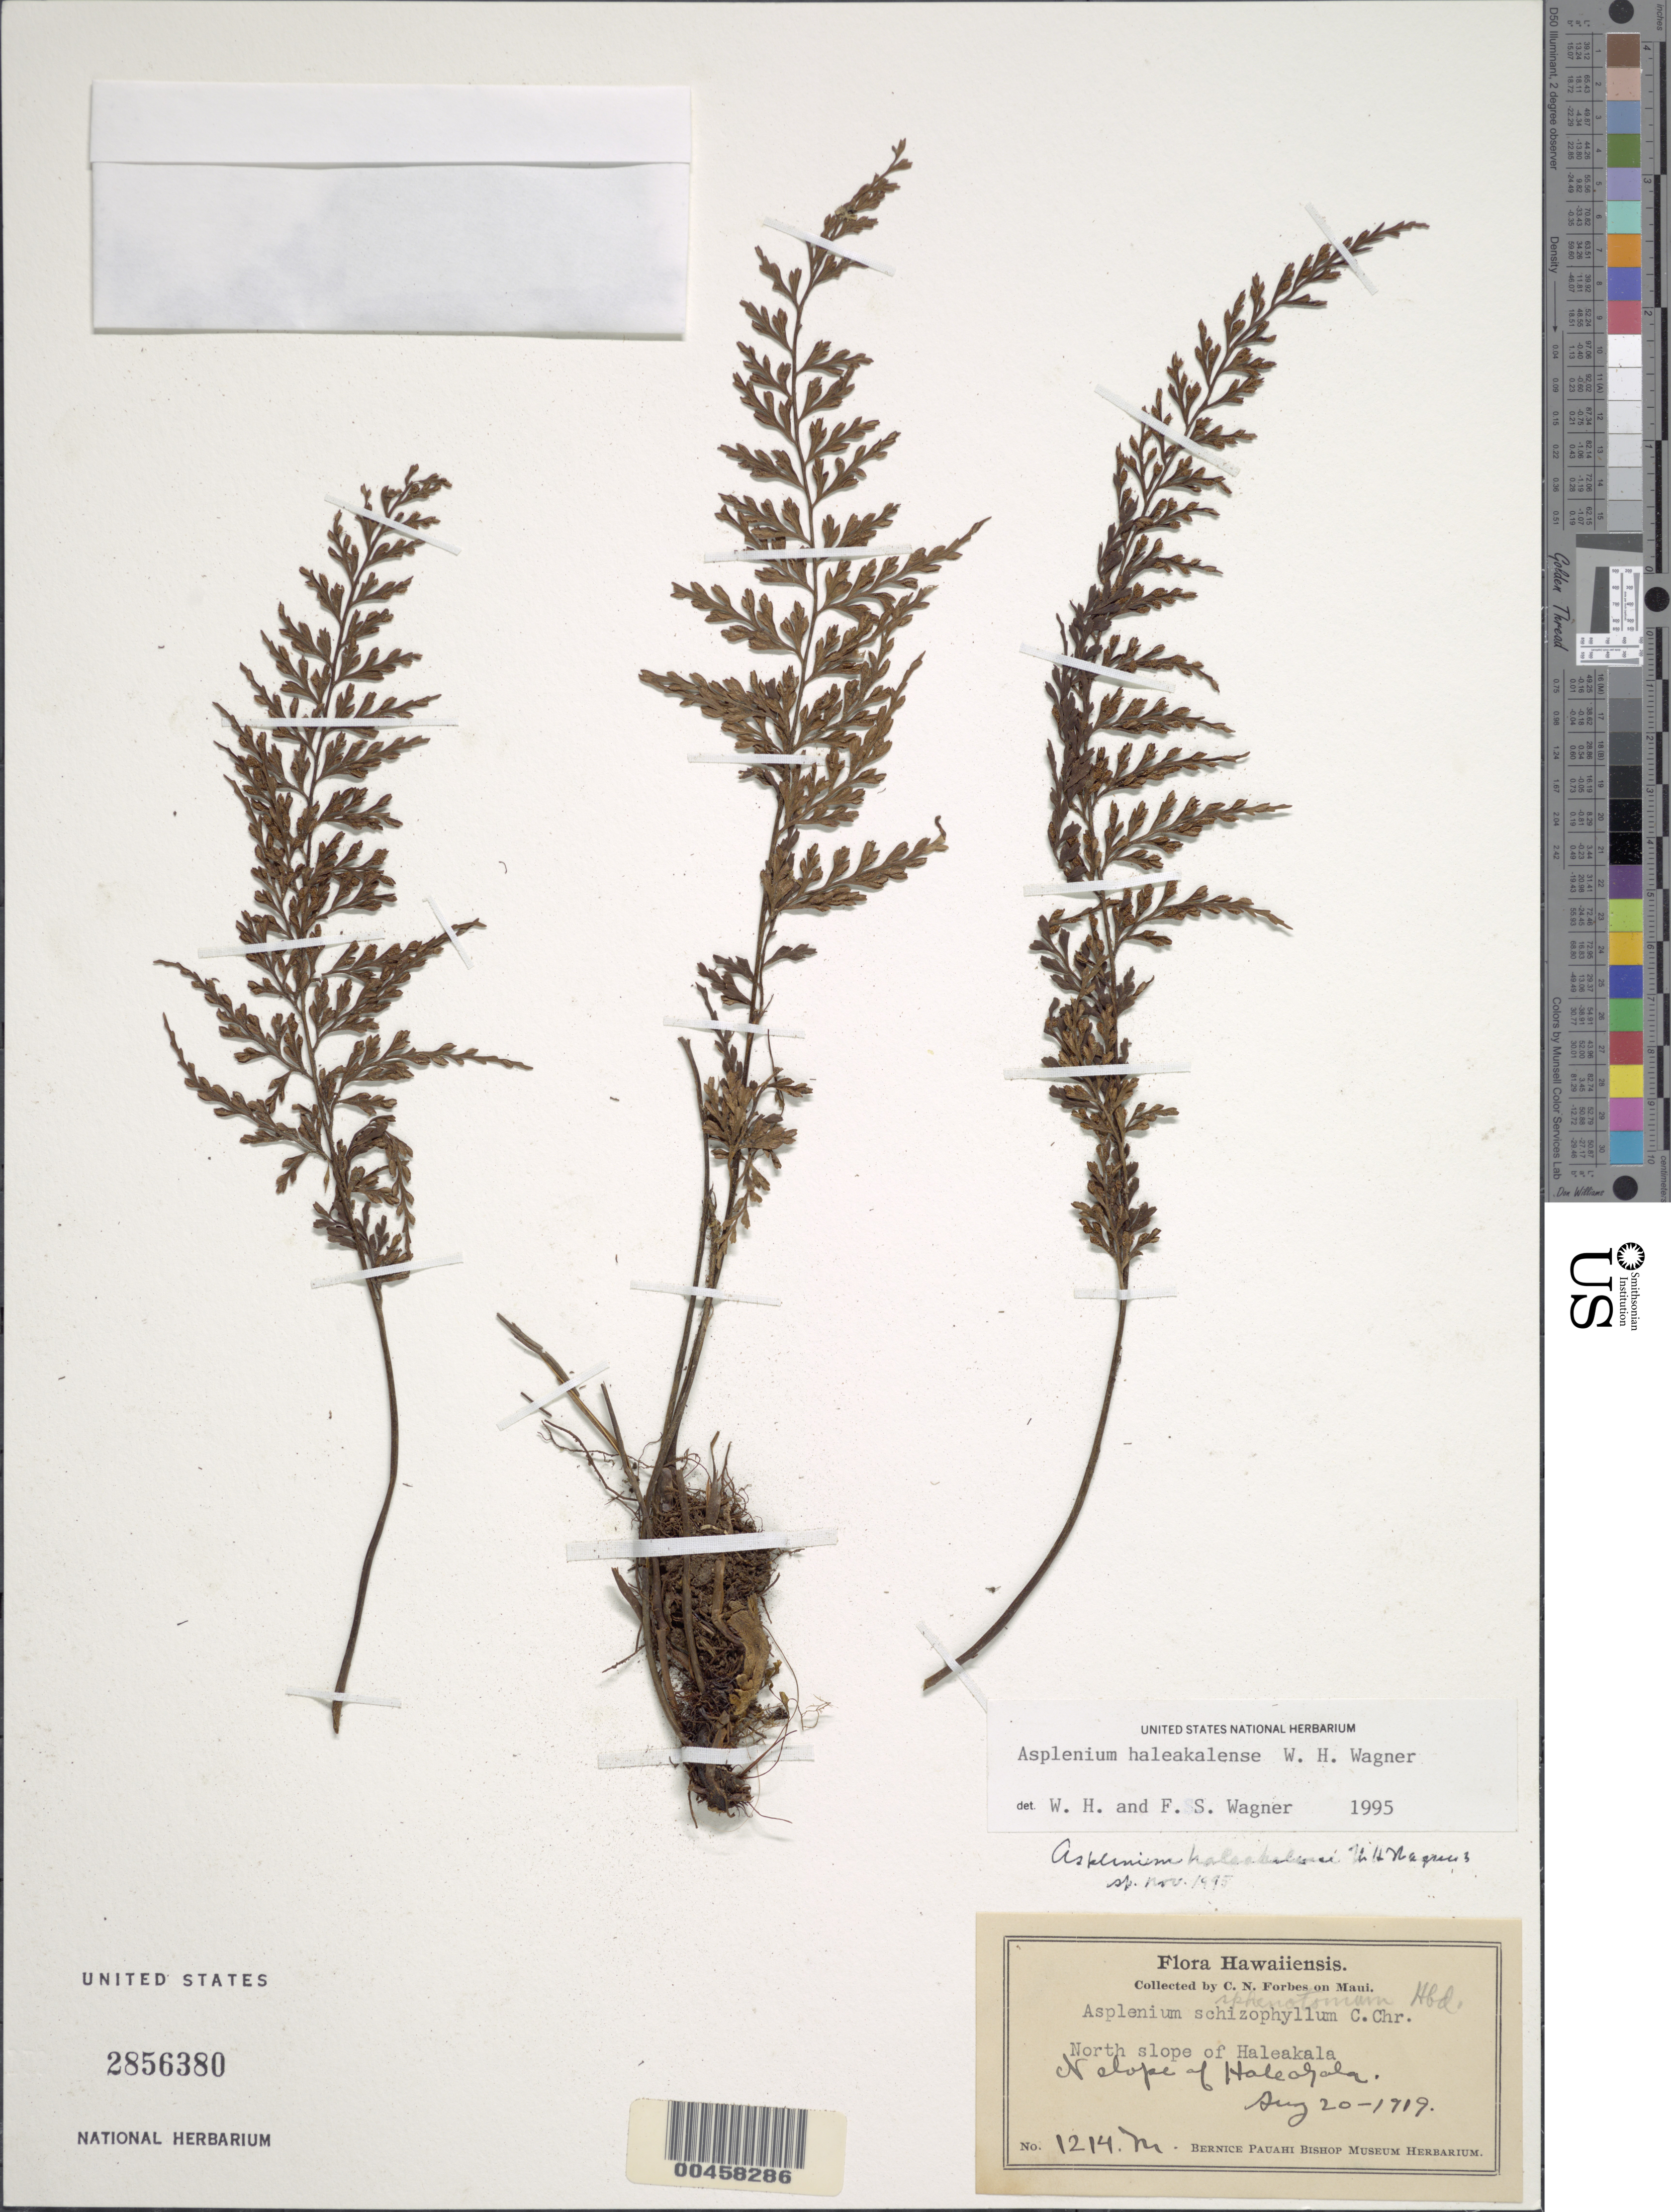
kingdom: Plantae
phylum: Tracheophyta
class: Polypodiopsida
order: Polypodiales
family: Aspleniaceae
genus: Asplenium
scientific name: Asplenium haleakalense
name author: W.H. Wagner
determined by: Wagner, W. L.; Wagner, F. S.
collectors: C. N. Forbes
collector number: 1214.M.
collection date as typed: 20 Aug 1919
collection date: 1919-08-20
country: United States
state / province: Hawaii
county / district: Maui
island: Maui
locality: North slope of Haleakala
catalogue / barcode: US 2856380